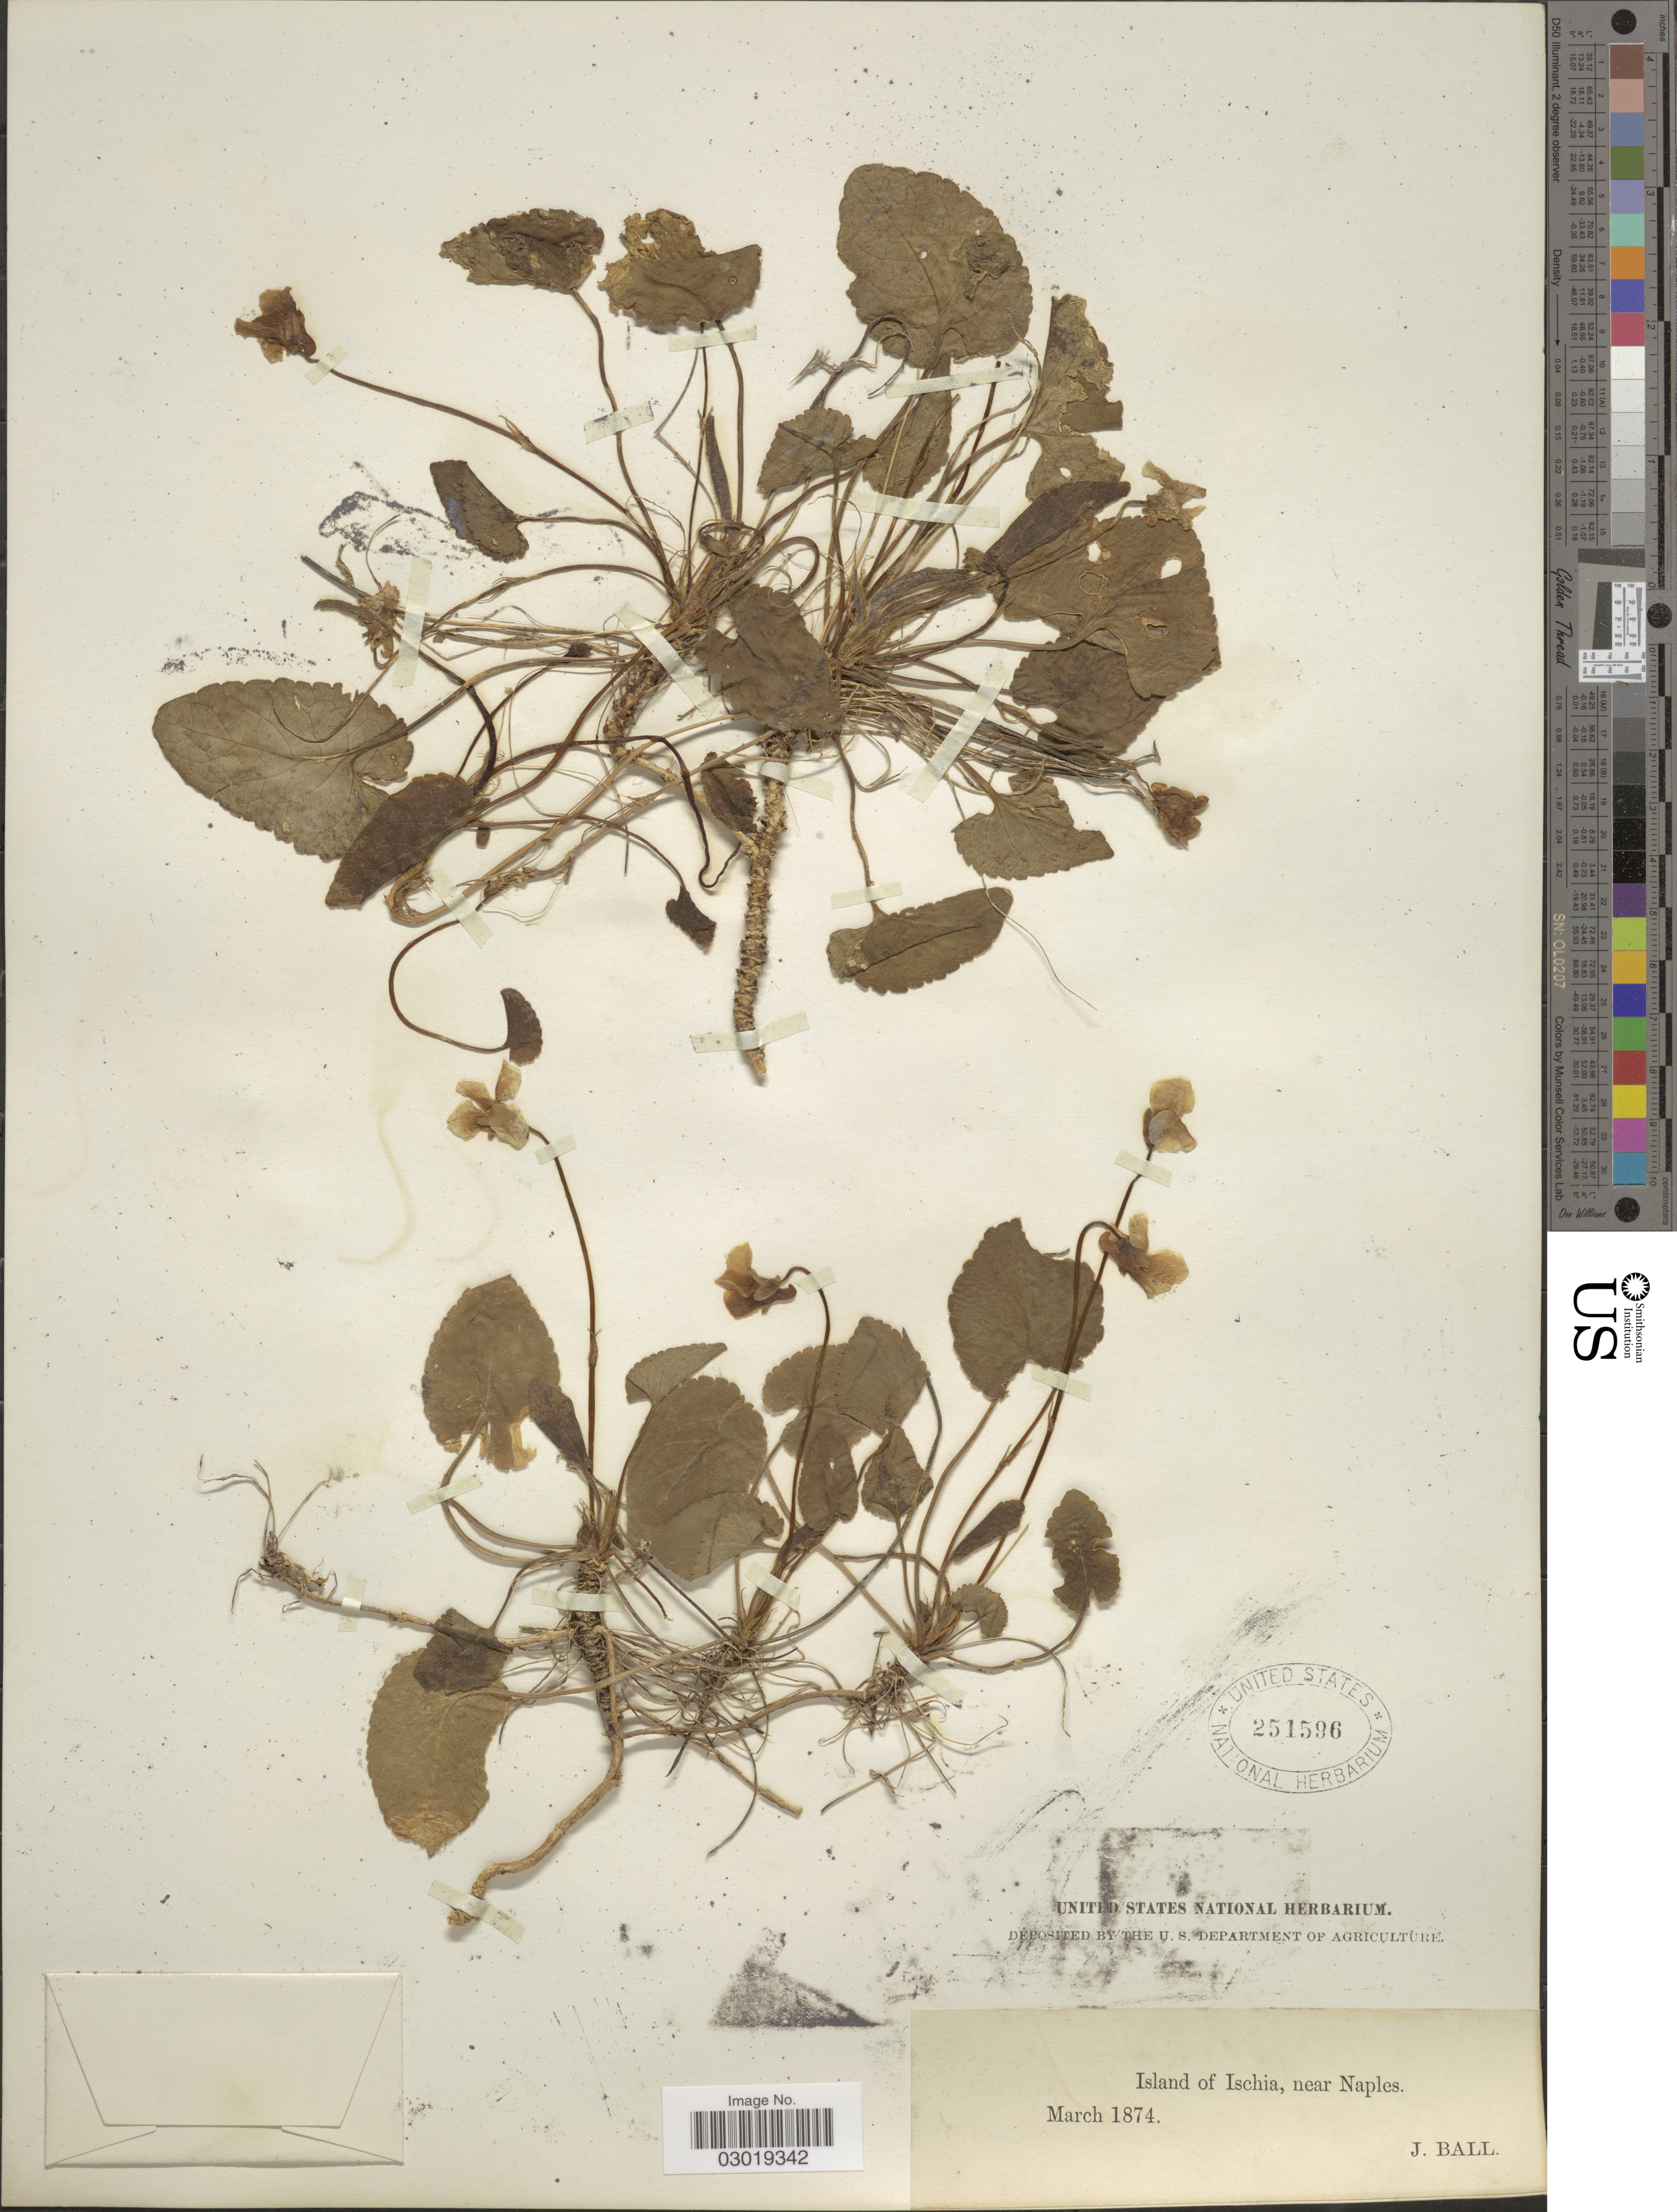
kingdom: Plantae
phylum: Tracheophyta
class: Magnoliopsida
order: Malpighiales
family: Violaceae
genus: Viola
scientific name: Viola sp.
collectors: J. Ball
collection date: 1874-03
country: Italy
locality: Island of Ischia, near Naples.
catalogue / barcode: US 251596